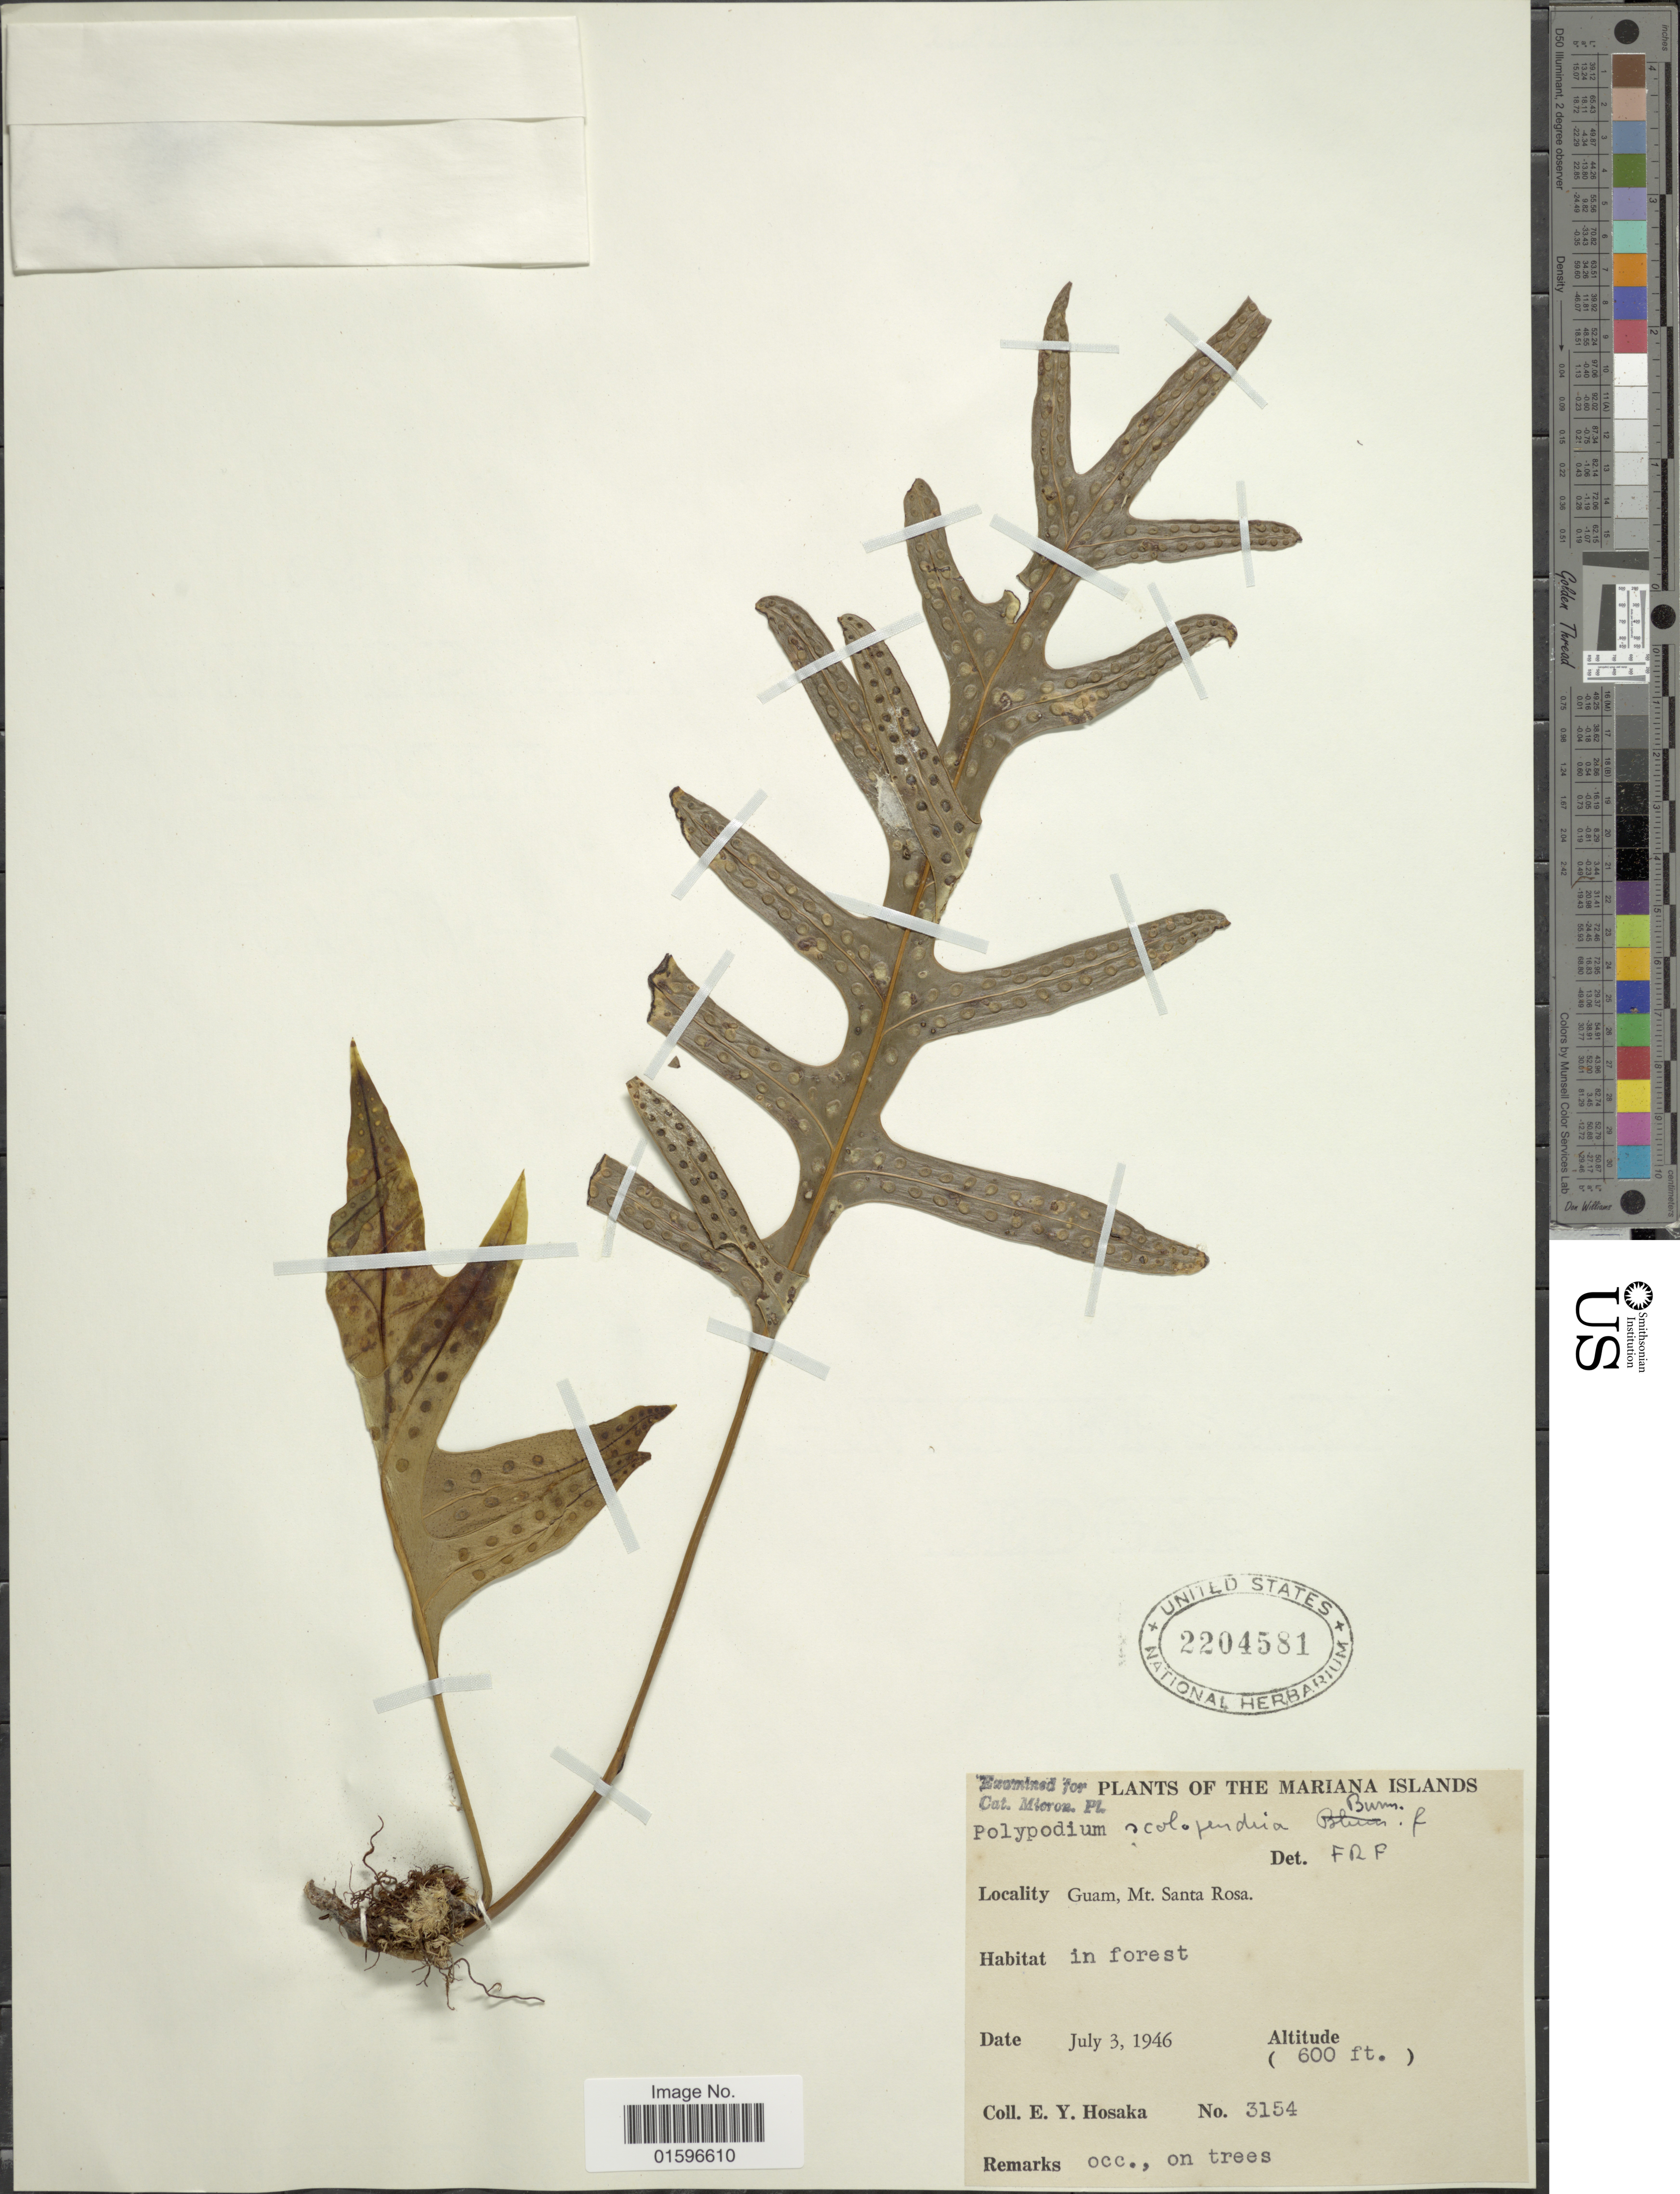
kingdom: Plantae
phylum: Tracheophyta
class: Polypodiopsida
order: Polypodiales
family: Polypodiaceae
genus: Polypodium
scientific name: Polypodium scolopendria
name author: Burm. f.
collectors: E. Y. Hosaka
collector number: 3154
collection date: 1946-07-03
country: Guam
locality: Marianas Islands, Guam, Mt. Santa Rosa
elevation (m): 183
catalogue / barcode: US 2204581